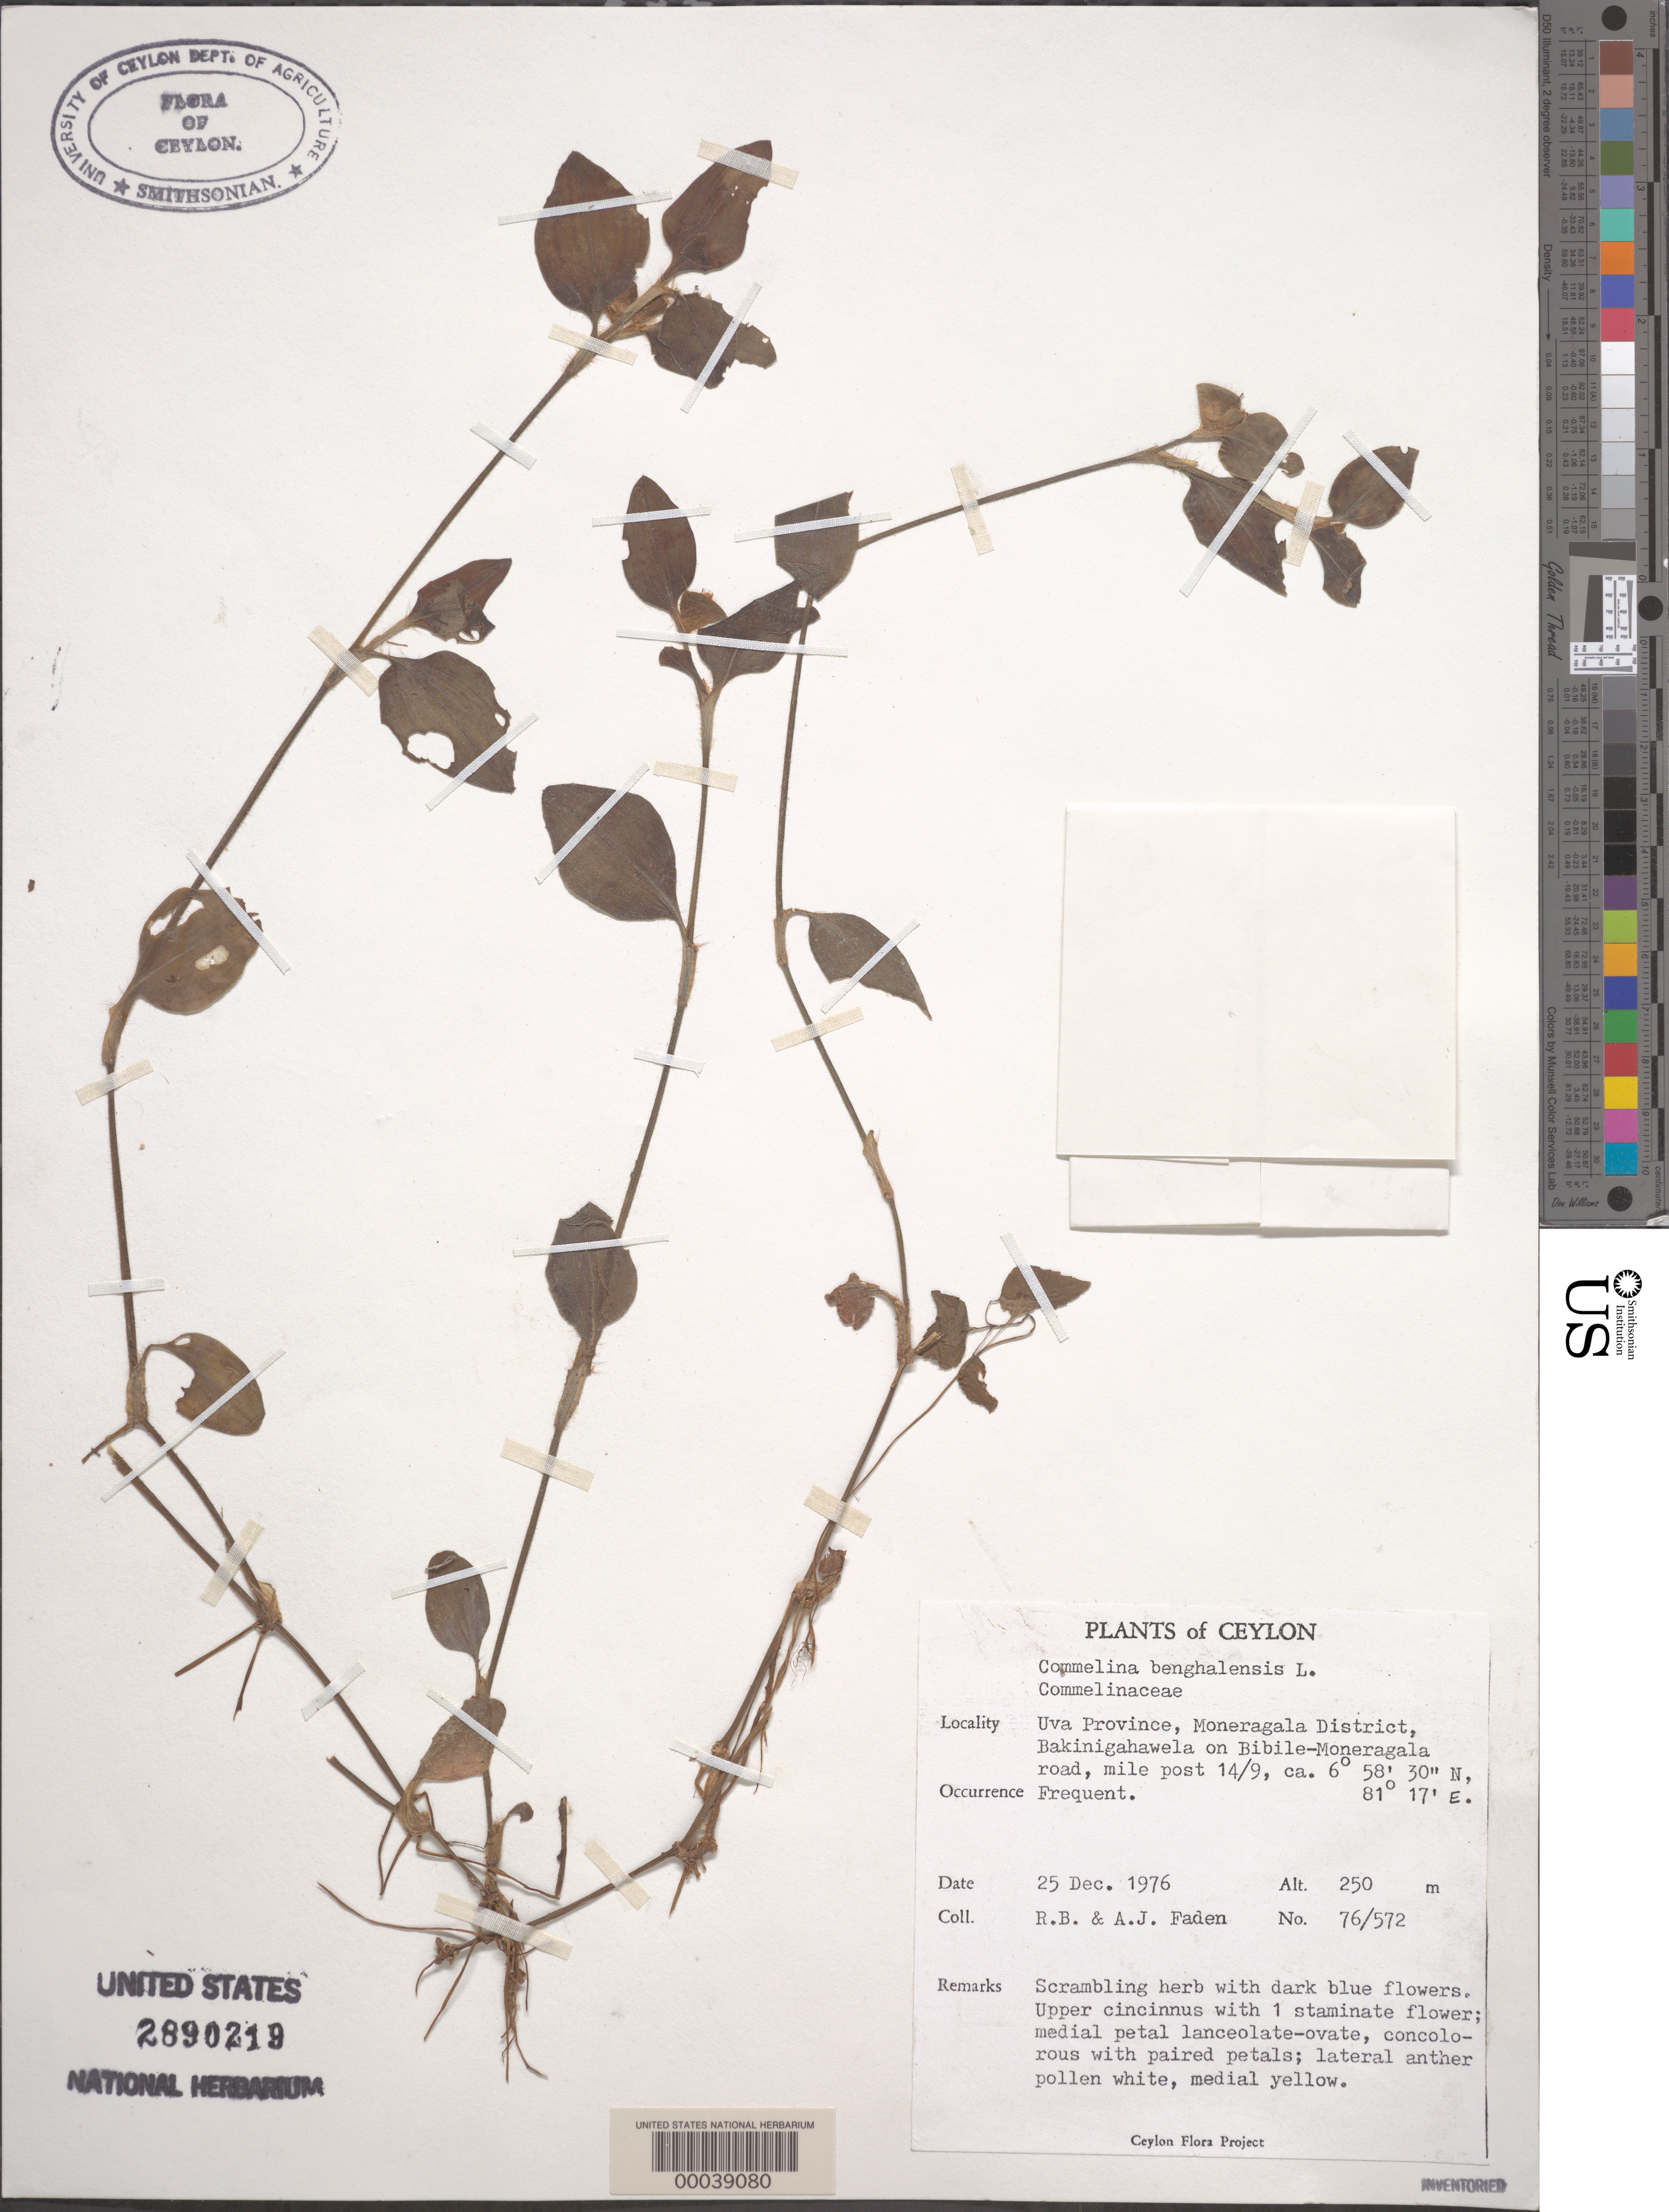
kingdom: Plantae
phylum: Tracheophyta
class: Liliopsida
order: Commelinales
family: Commelinaceae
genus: Commelina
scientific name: Commelina benghalensis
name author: L.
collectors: R. B. Faden & A. J. Faden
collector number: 76/572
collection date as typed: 25 Dec 1976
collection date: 1976-12-25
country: Sri Lanka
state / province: Uva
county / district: Monaragala Dist.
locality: Bakinigahawela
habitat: Roadsides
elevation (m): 250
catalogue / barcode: US 2890219